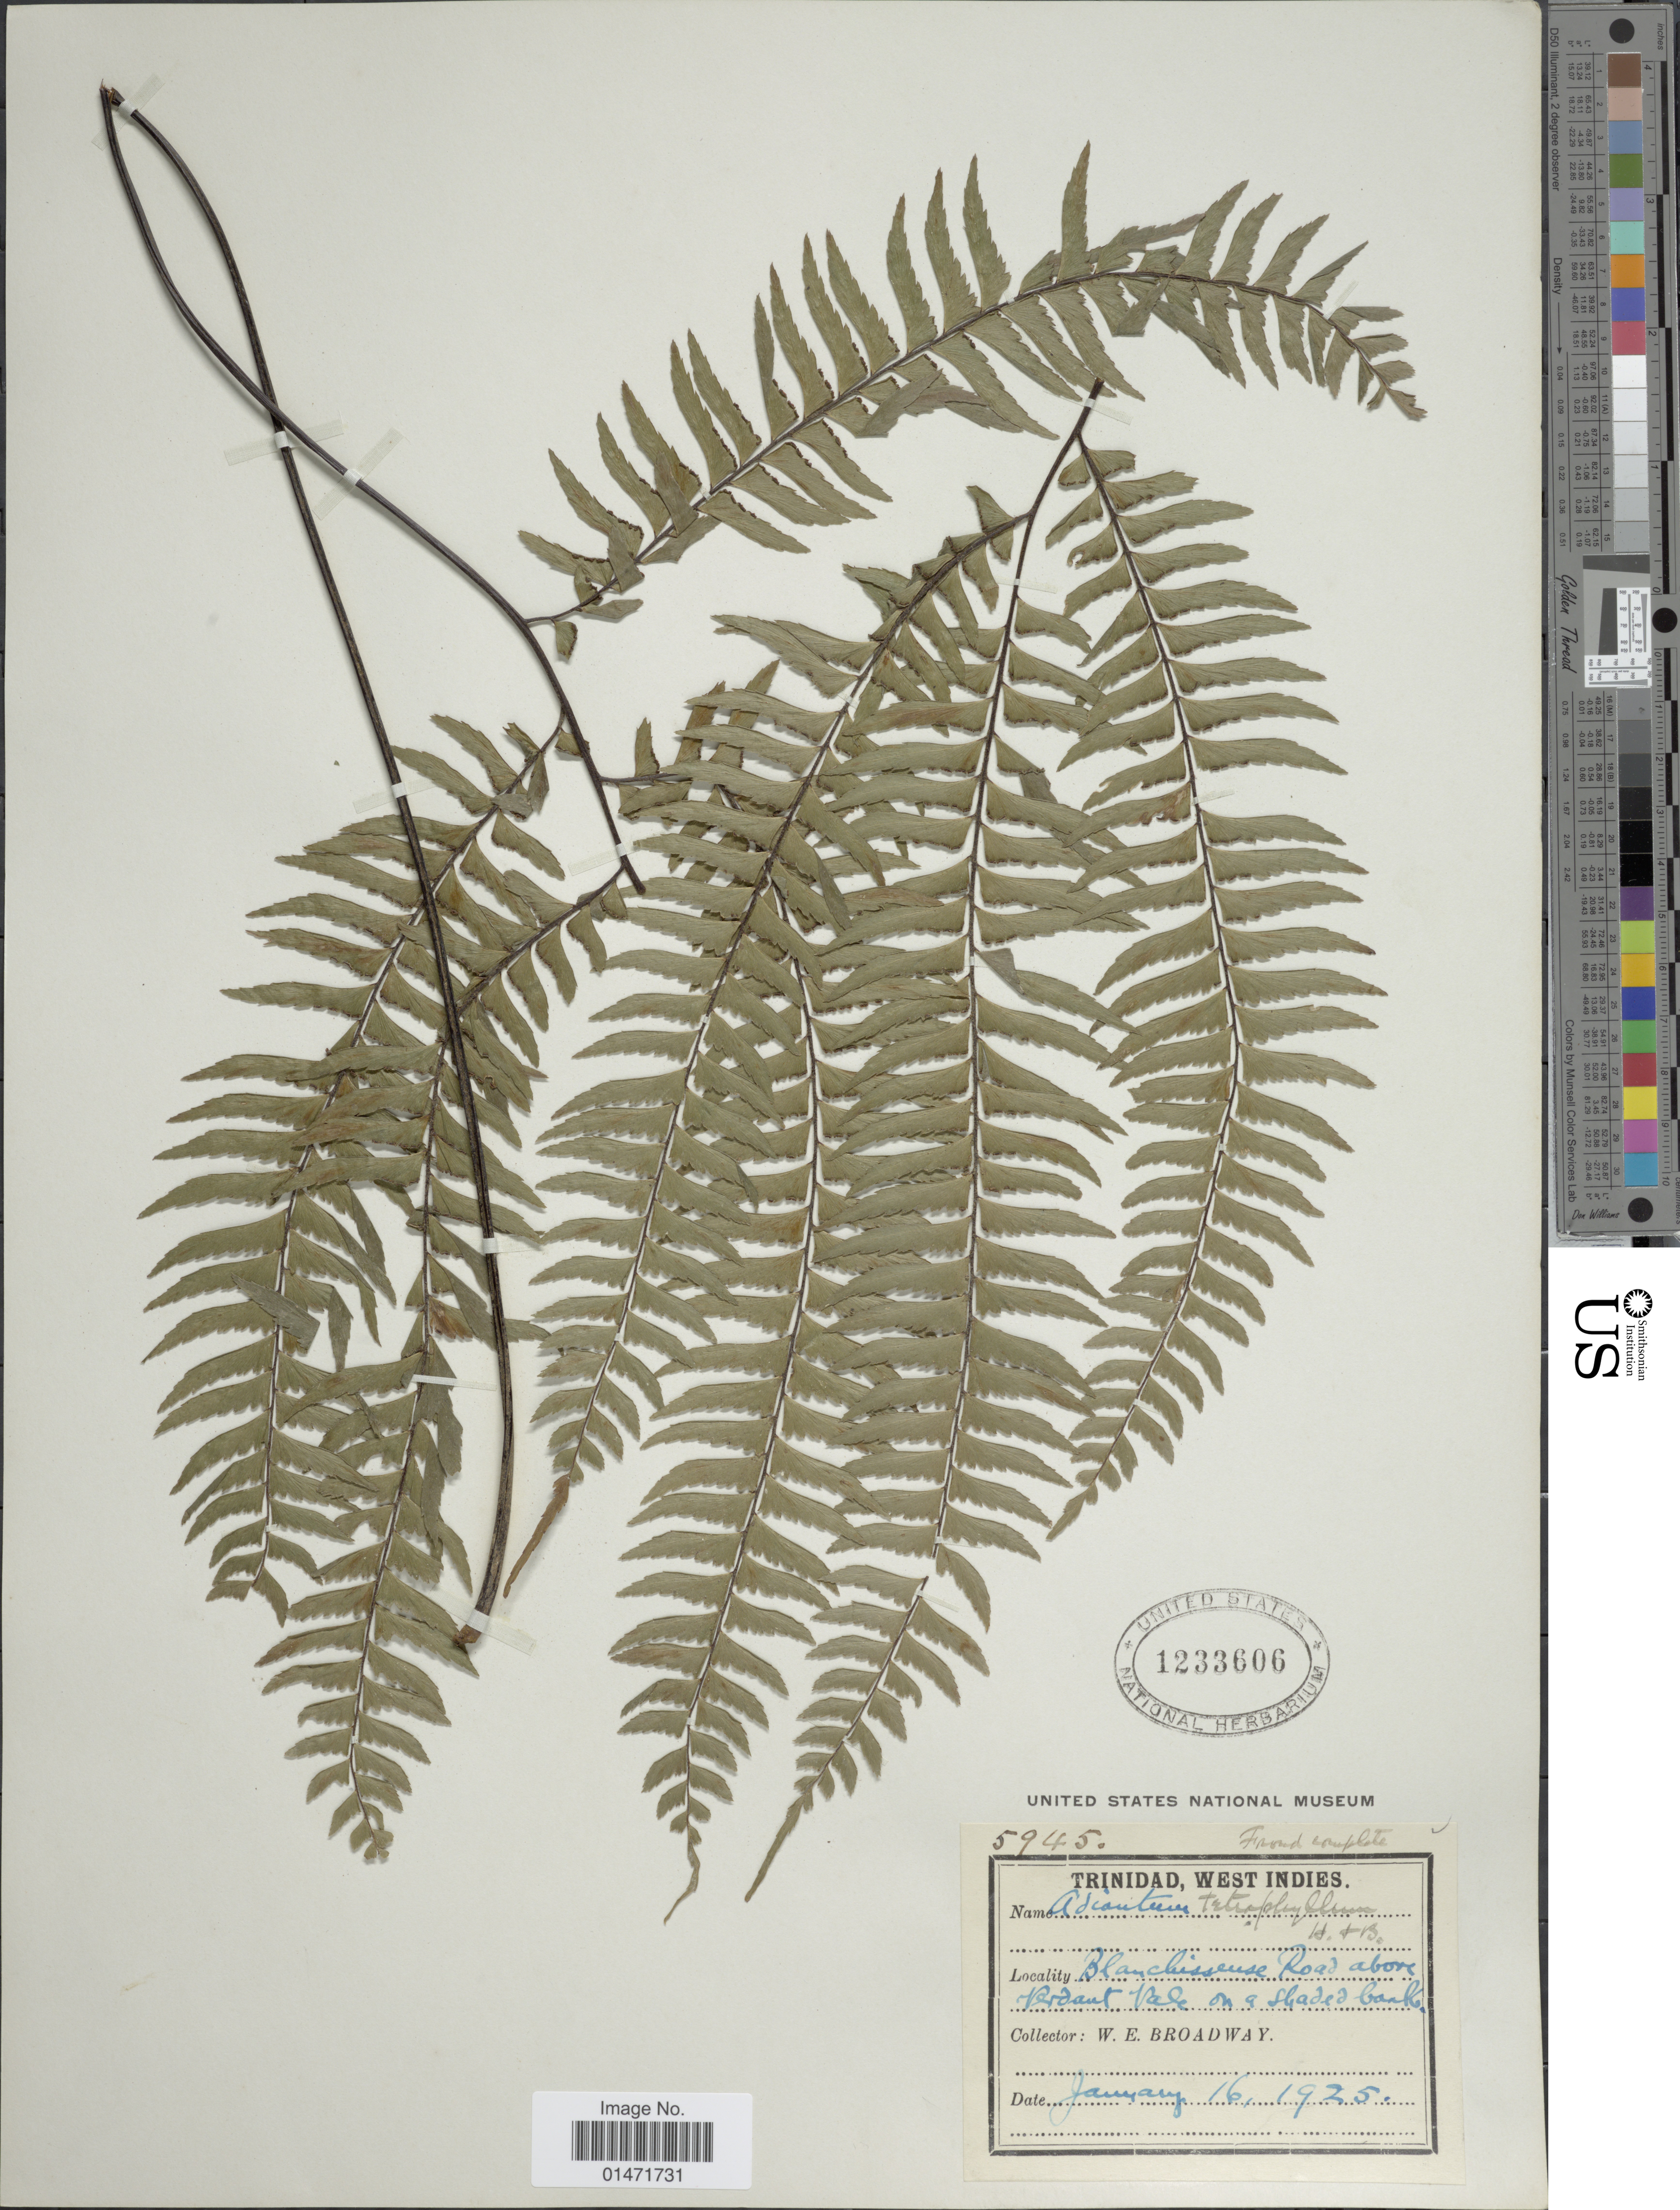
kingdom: Plantae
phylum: Tracheophyta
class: Polypodiopsida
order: Polypodiales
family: Pteridaceae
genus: Adiantum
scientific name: Adiantum tetraphyllum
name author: Humb. & Bonpl. ex Willd.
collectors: W. E. Broadway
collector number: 5945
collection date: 1925-01-16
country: Trinidad and Tobago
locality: Trinidad, West Indies. Blanchissense Road above Verdant Vale on a shaded bank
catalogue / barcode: US 1233606